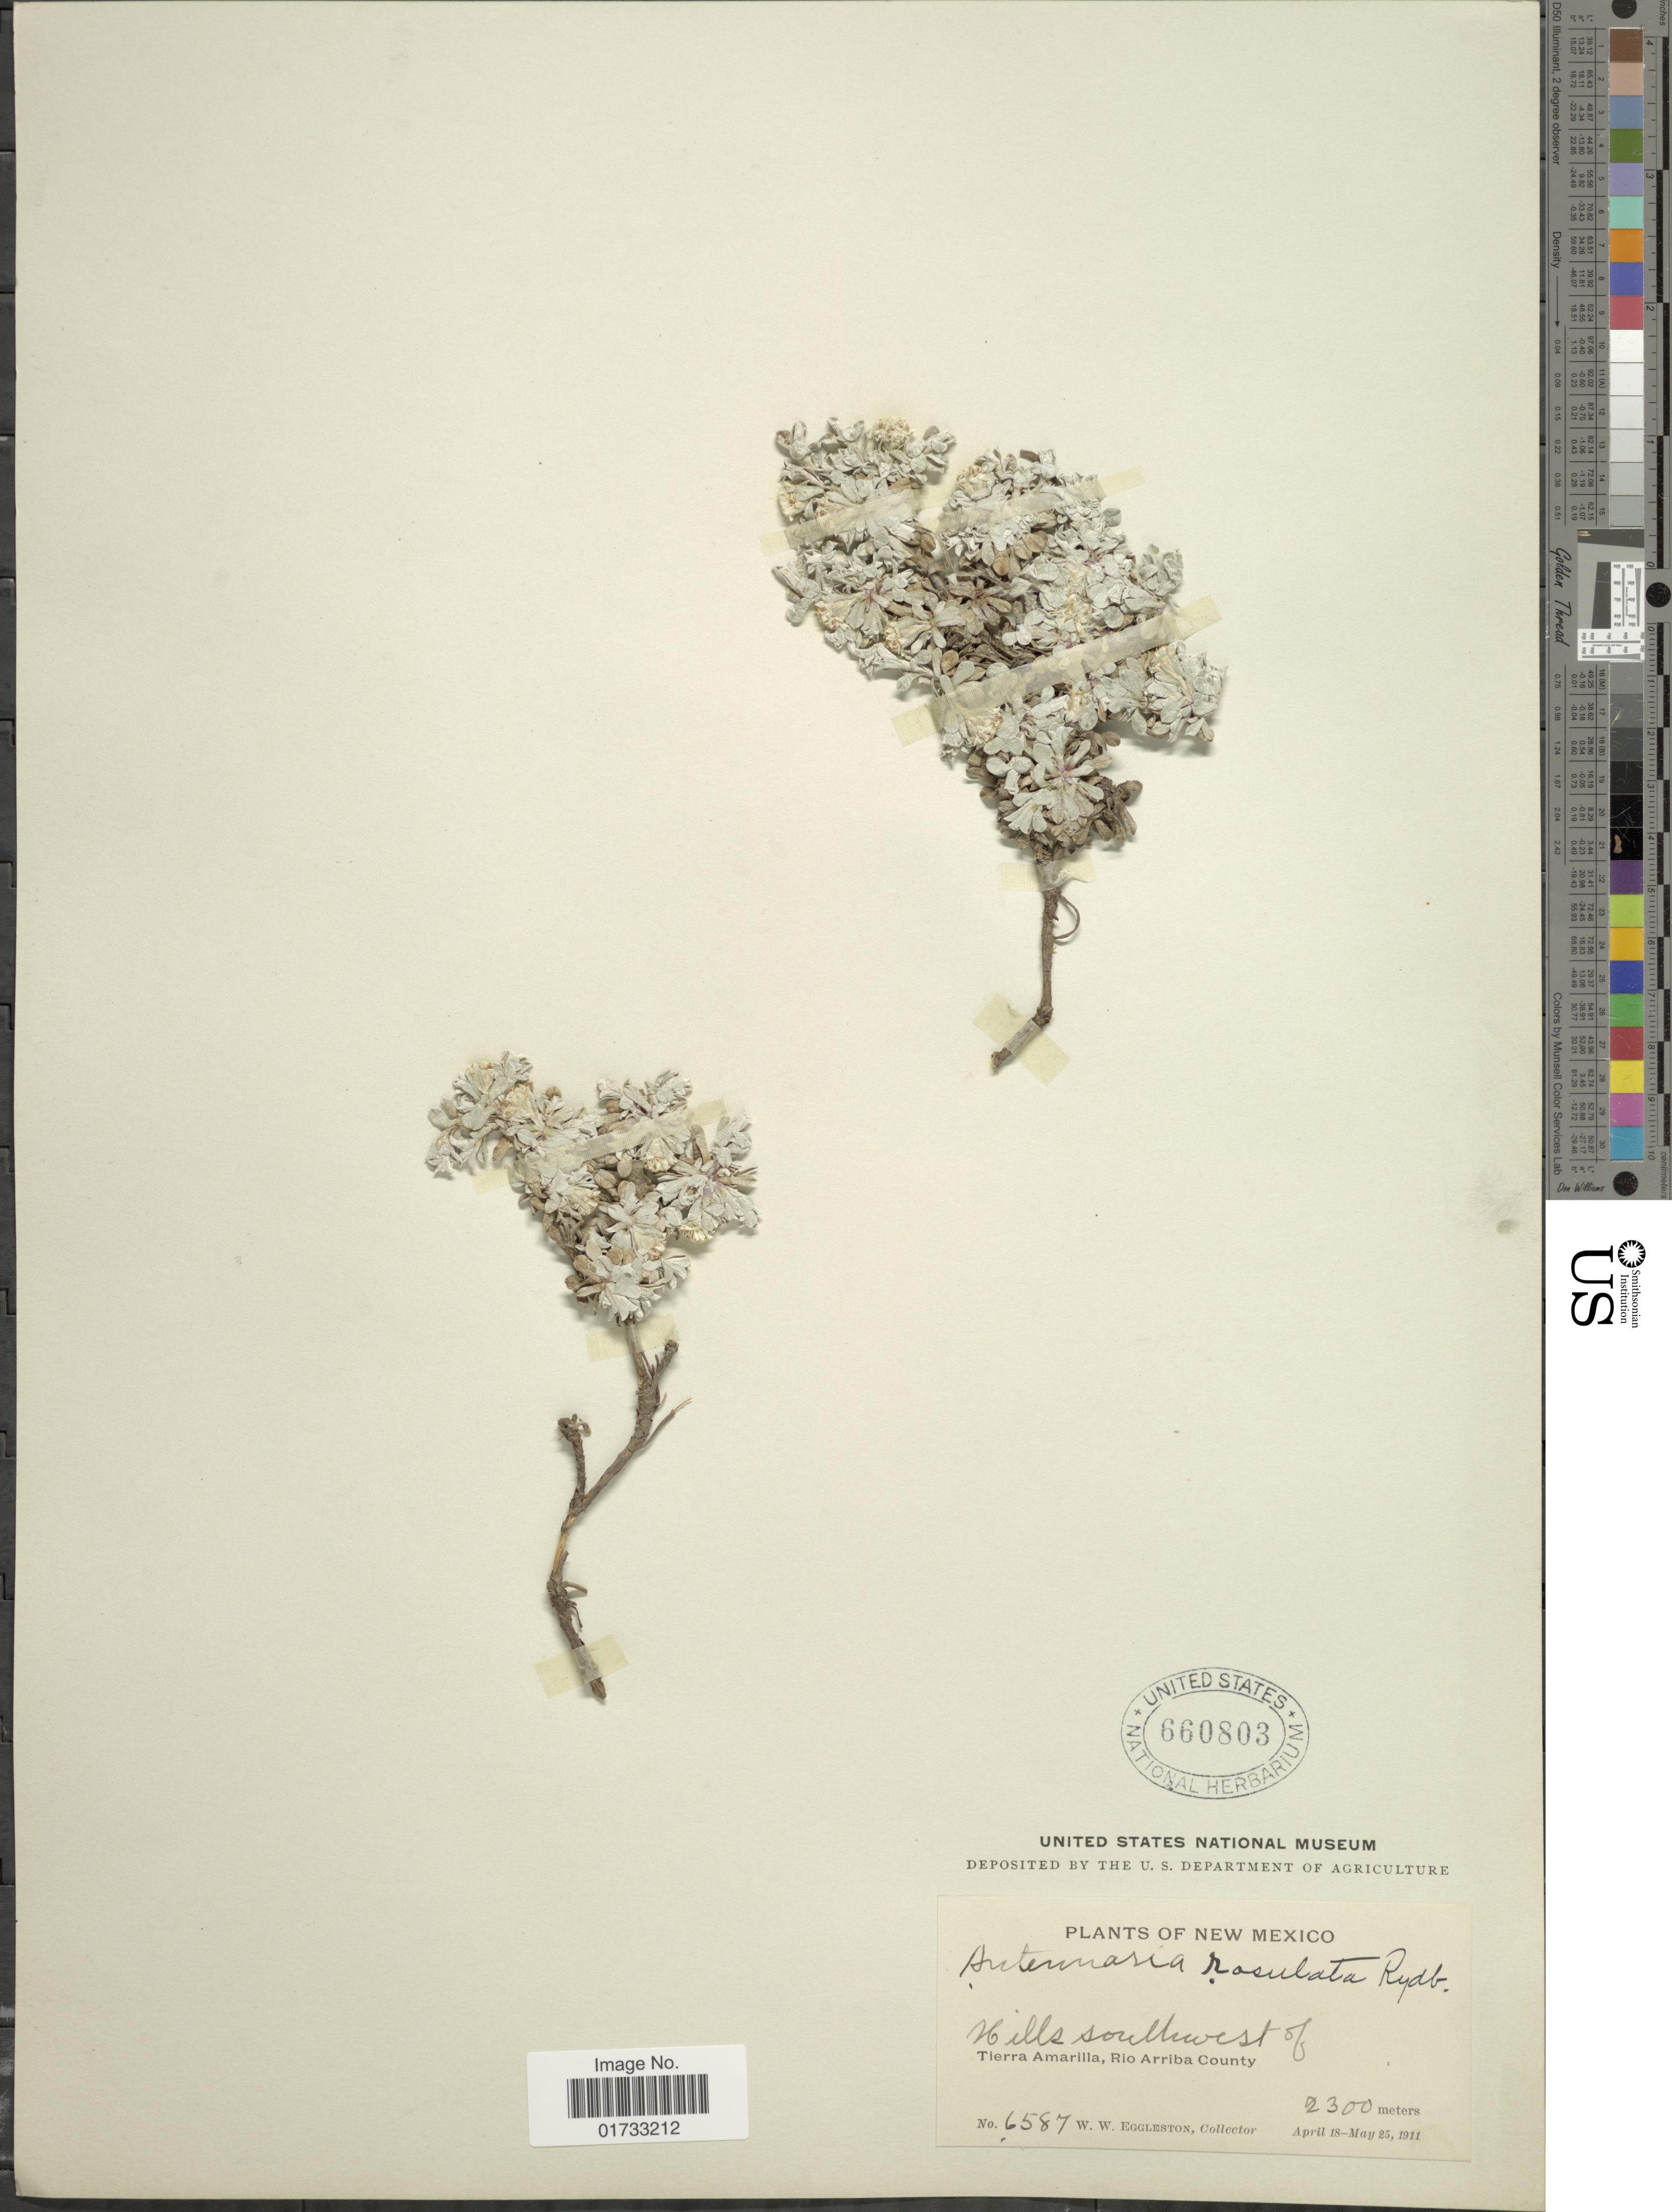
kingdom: Plantae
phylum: Tracheophyta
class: Magnoliopsida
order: Asterales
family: Asteraceae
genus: Antennaria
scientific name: Antennaria rosulata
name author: Rydb.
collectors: W. W. Eggleston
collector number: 6587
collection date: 1911-04-18/1911-05-25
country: United States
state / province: New Mexico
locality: Hills southwest of Tierra Amarillo, Rio Arriba County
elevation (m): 2300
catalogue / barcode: US 660803